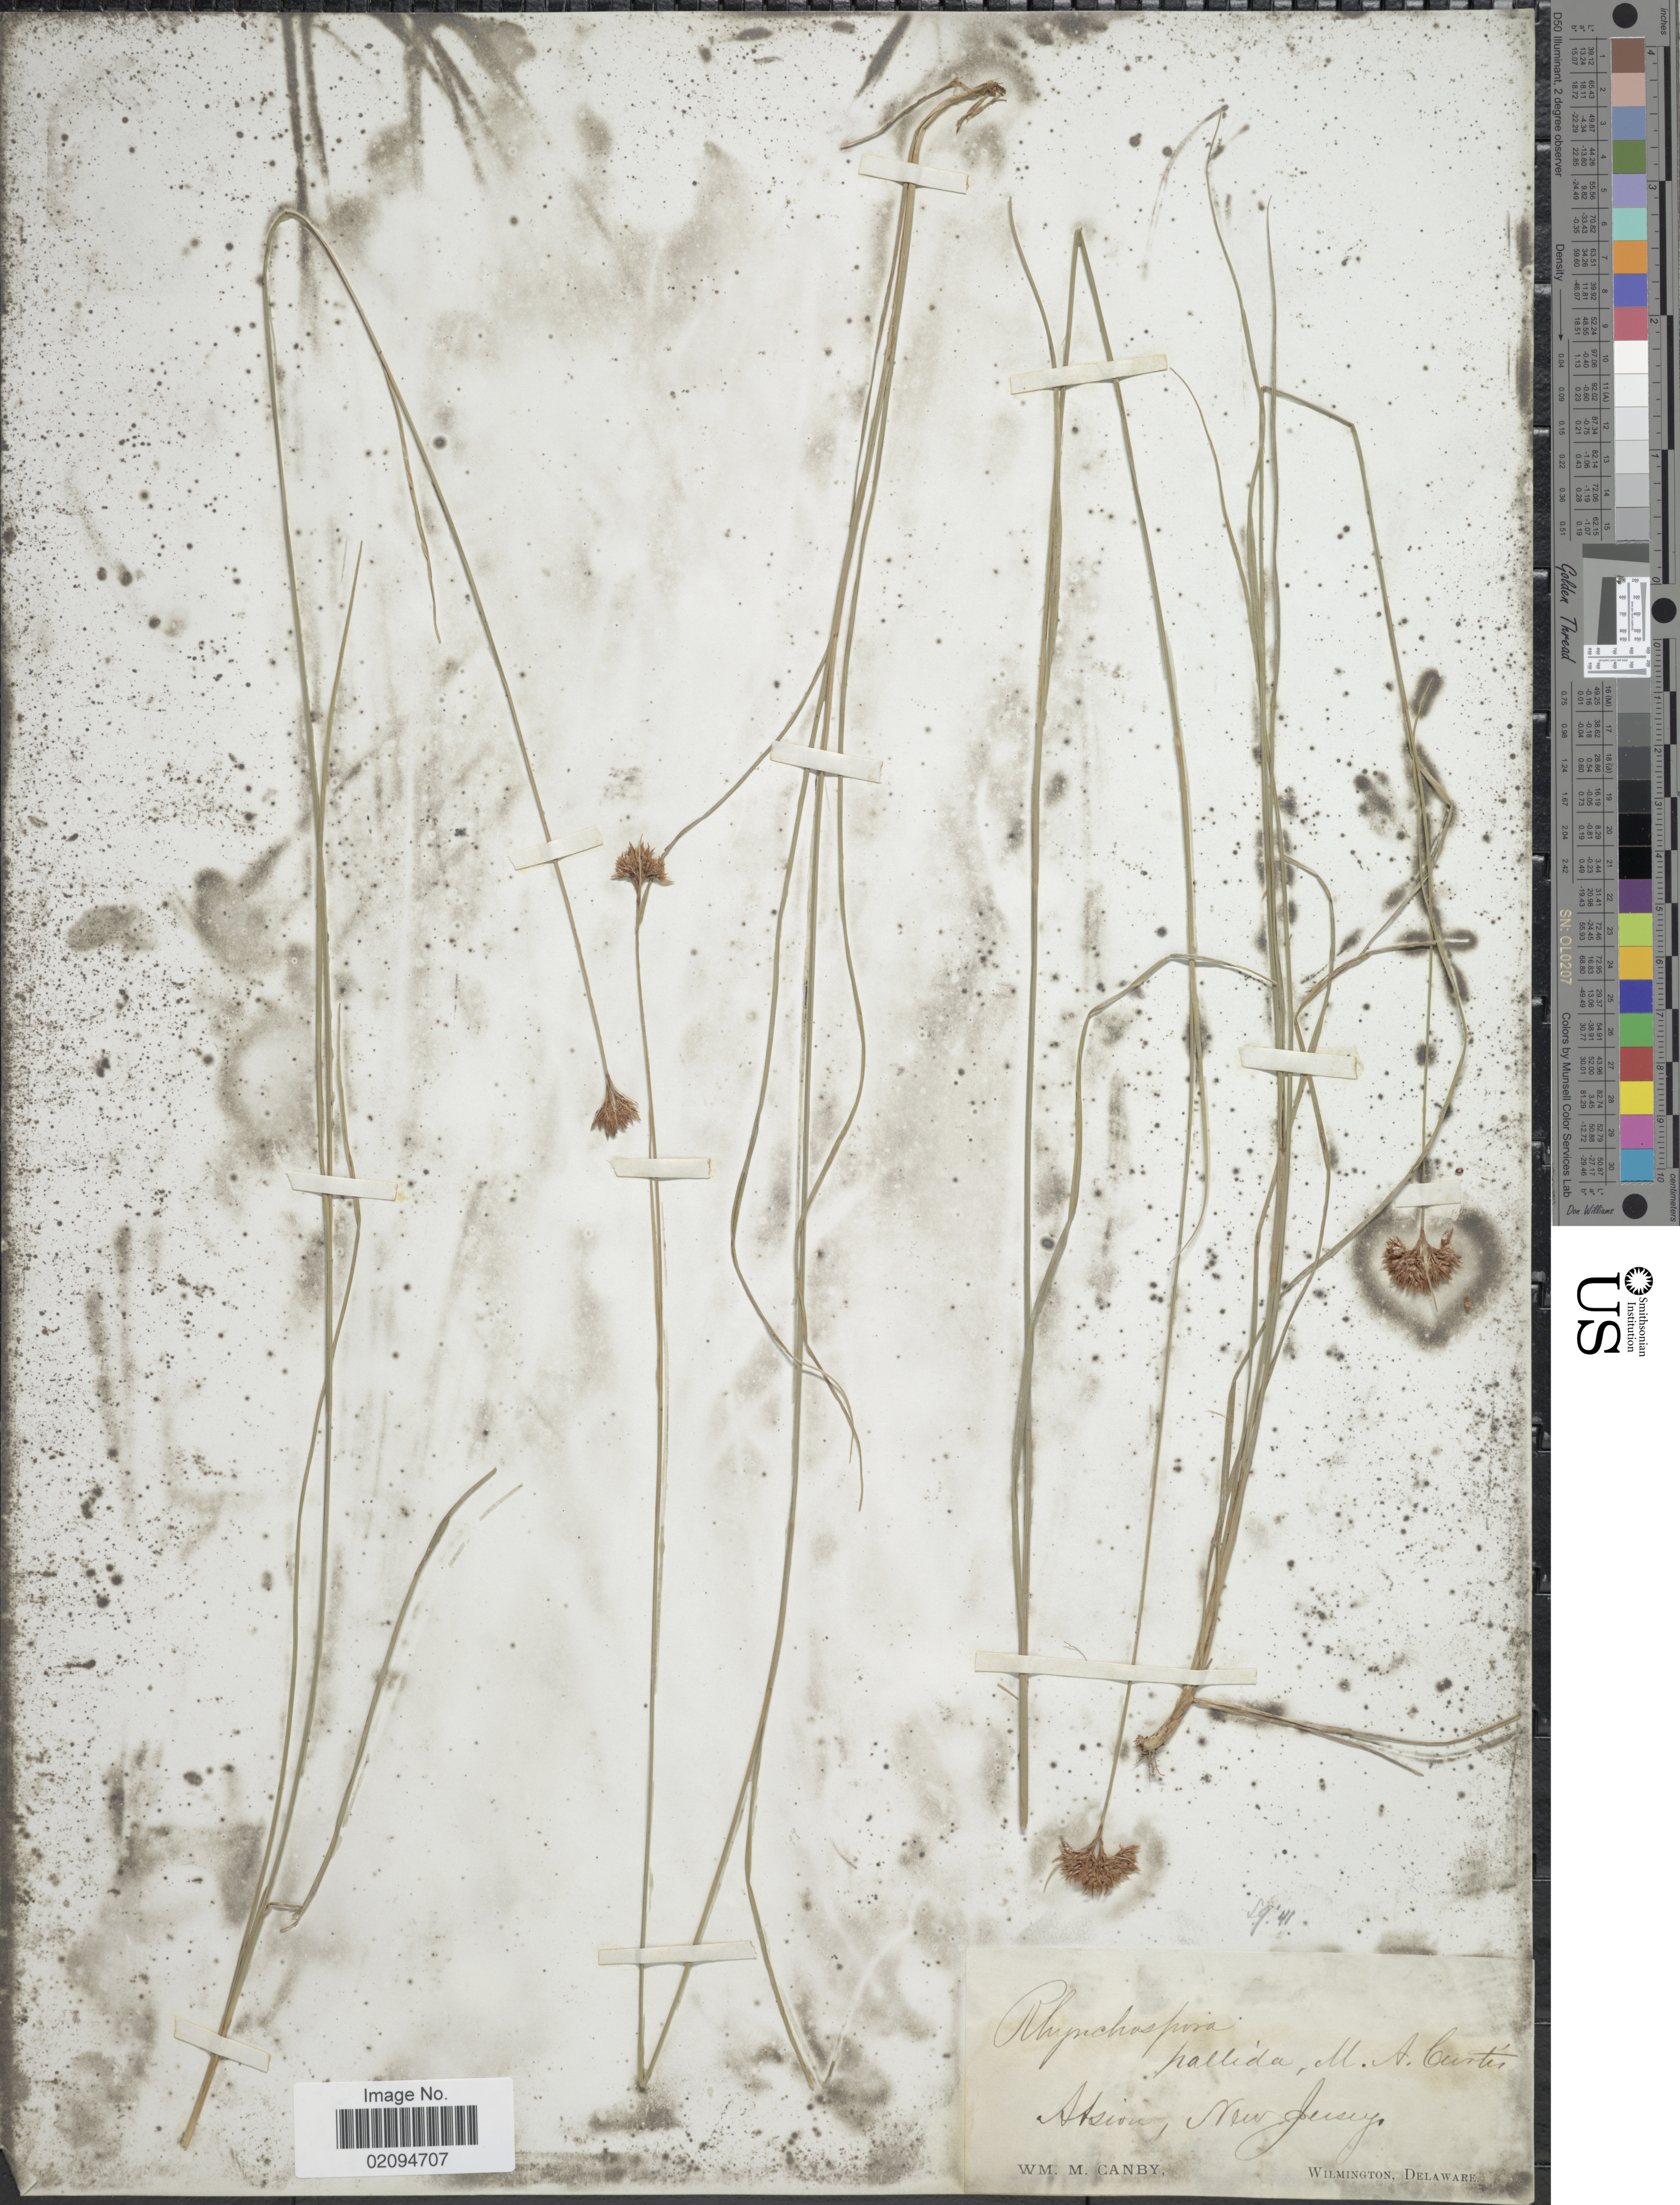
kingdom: Plantae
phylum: Tracheophyta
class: Liliopsida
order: Poales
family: Cyperaceae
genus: Rhynchospora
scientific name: Rhynchospora pallida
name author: M.A. Curtis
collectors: W. M. Canby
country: United States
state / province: New Jersey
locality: Atsion, New Jersey